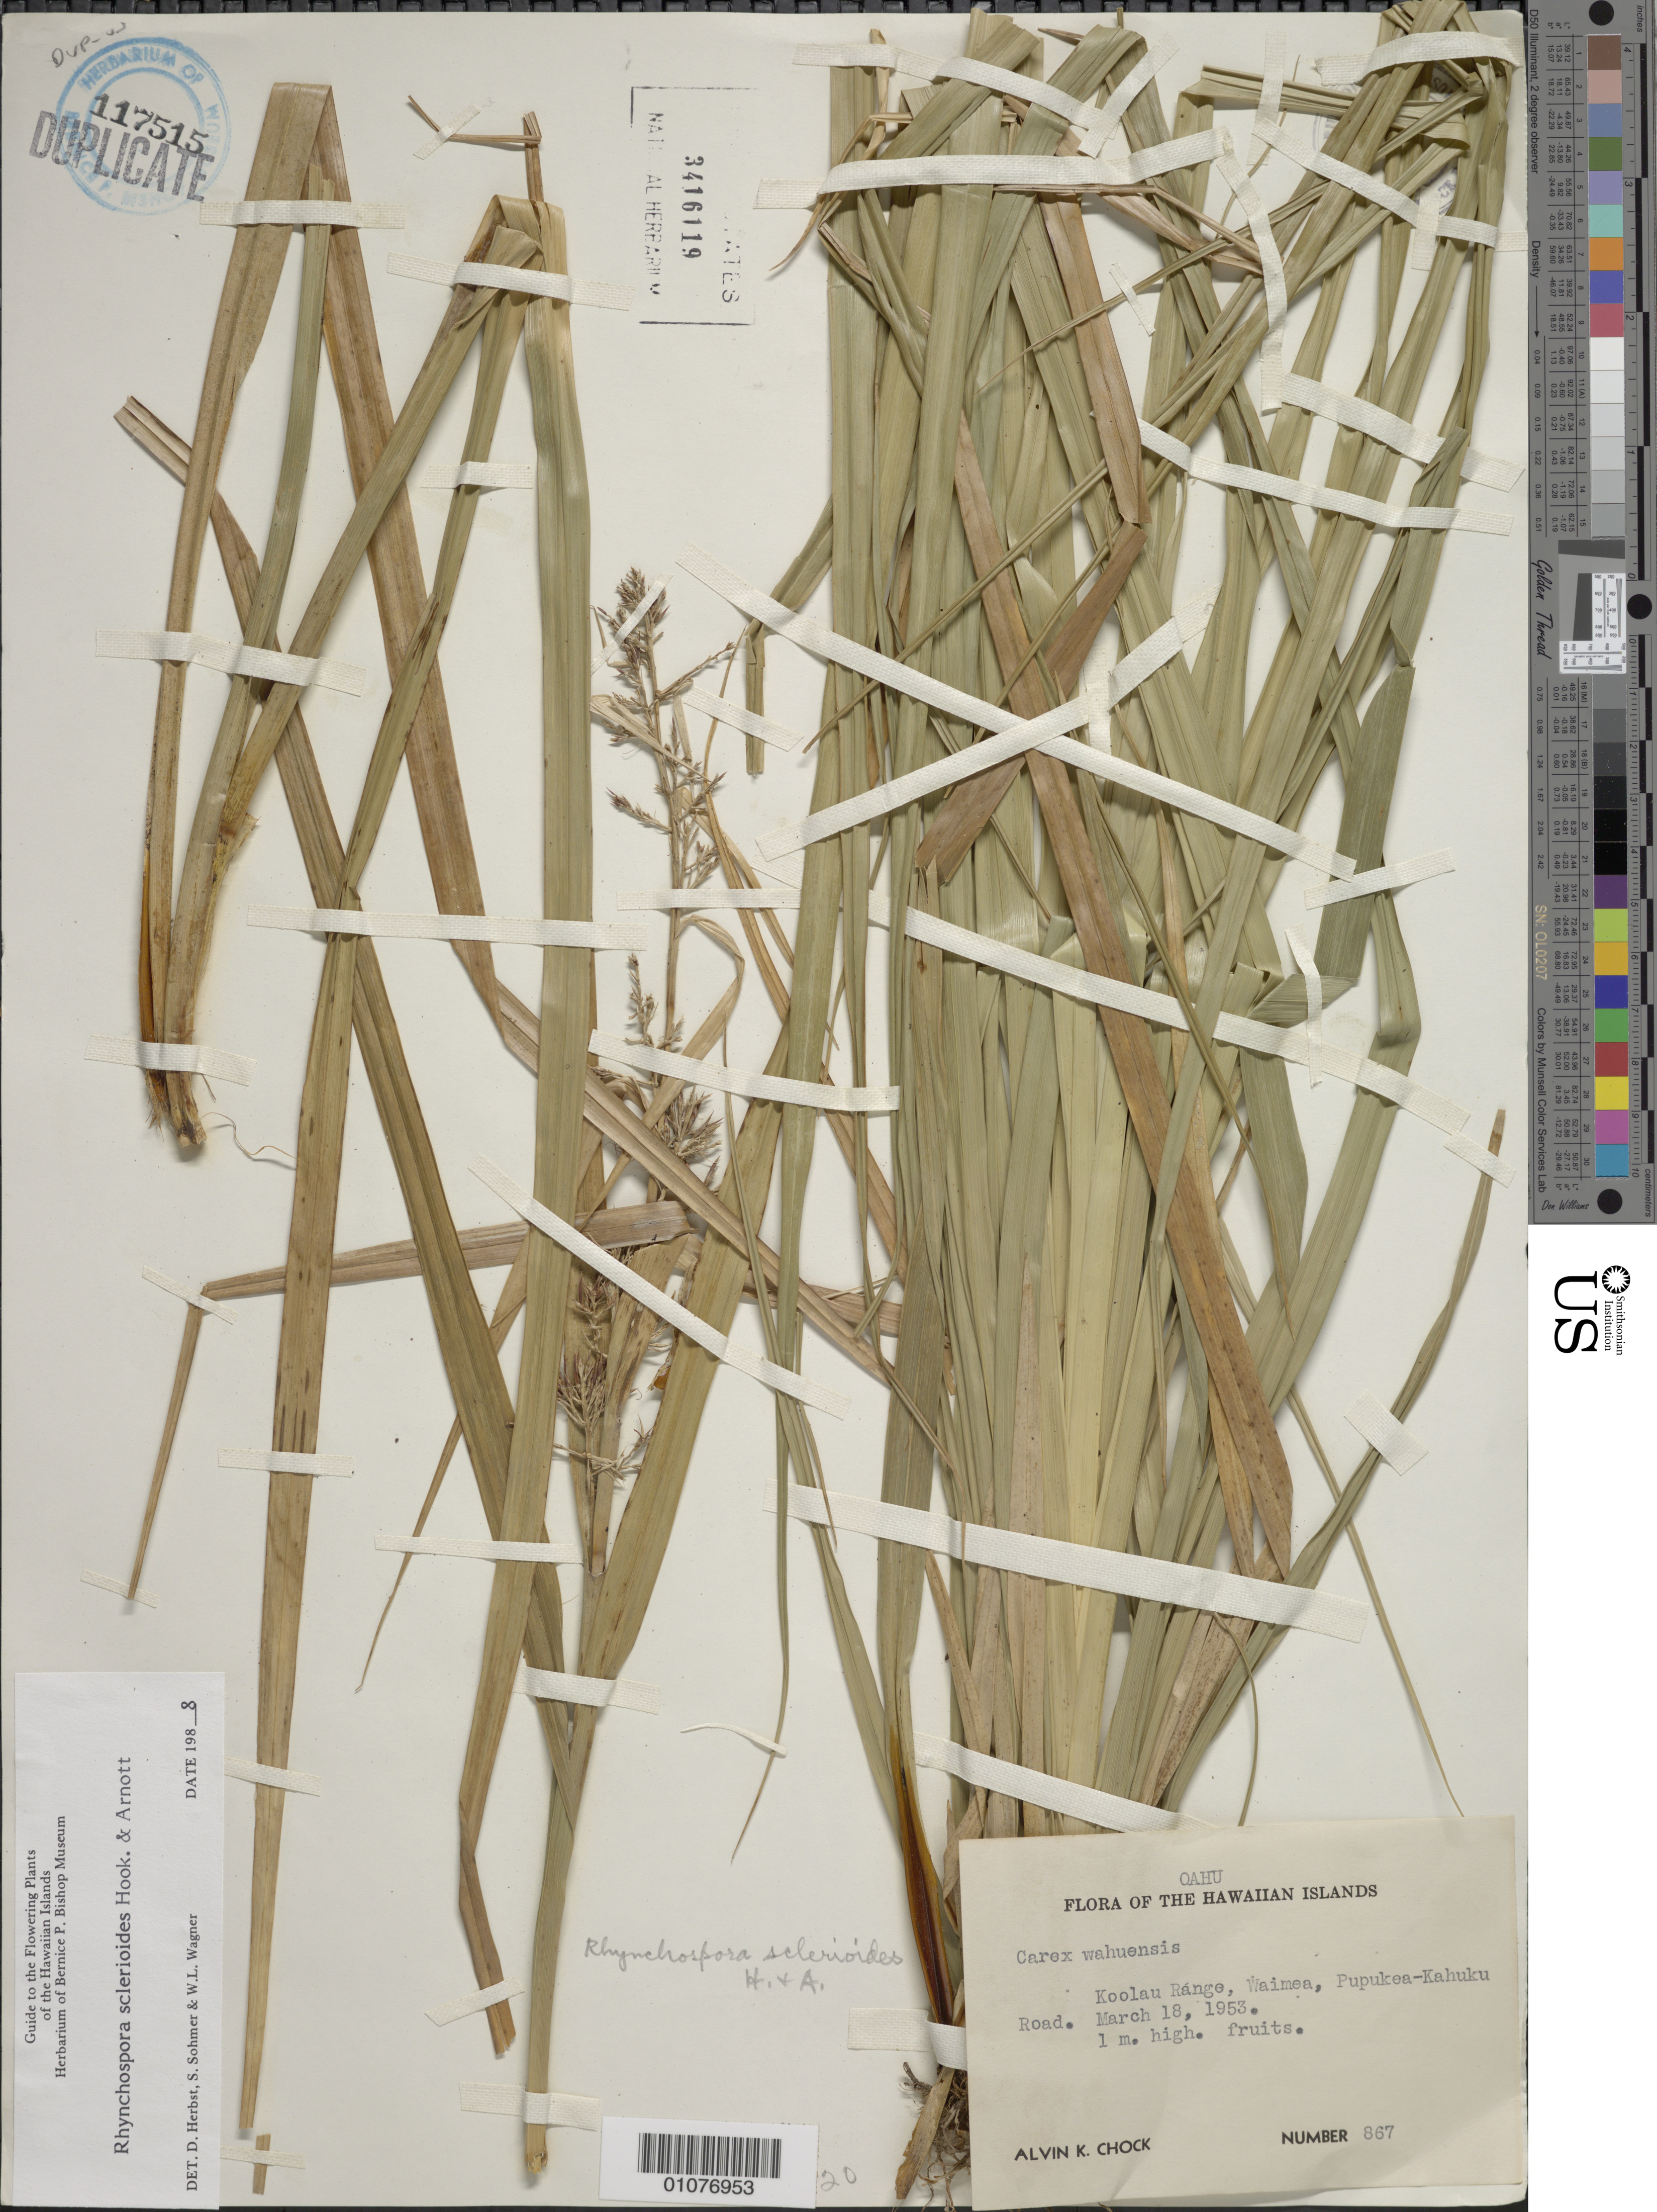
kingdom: Plantae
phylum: Tracheophyta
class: Liliopsida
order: Poales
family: Cyperaceae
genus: Rhynchospora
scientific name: Rhynchospora sclerioides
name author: Hook. & Arn.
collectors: A. Chock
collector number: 867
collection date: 1953-03-18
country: United States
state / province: Hawaii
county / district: Honolulu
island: Oahu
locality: Koolau Range, Waimea, Pupukea-Kahuku Rd.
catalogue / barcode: US 3416119